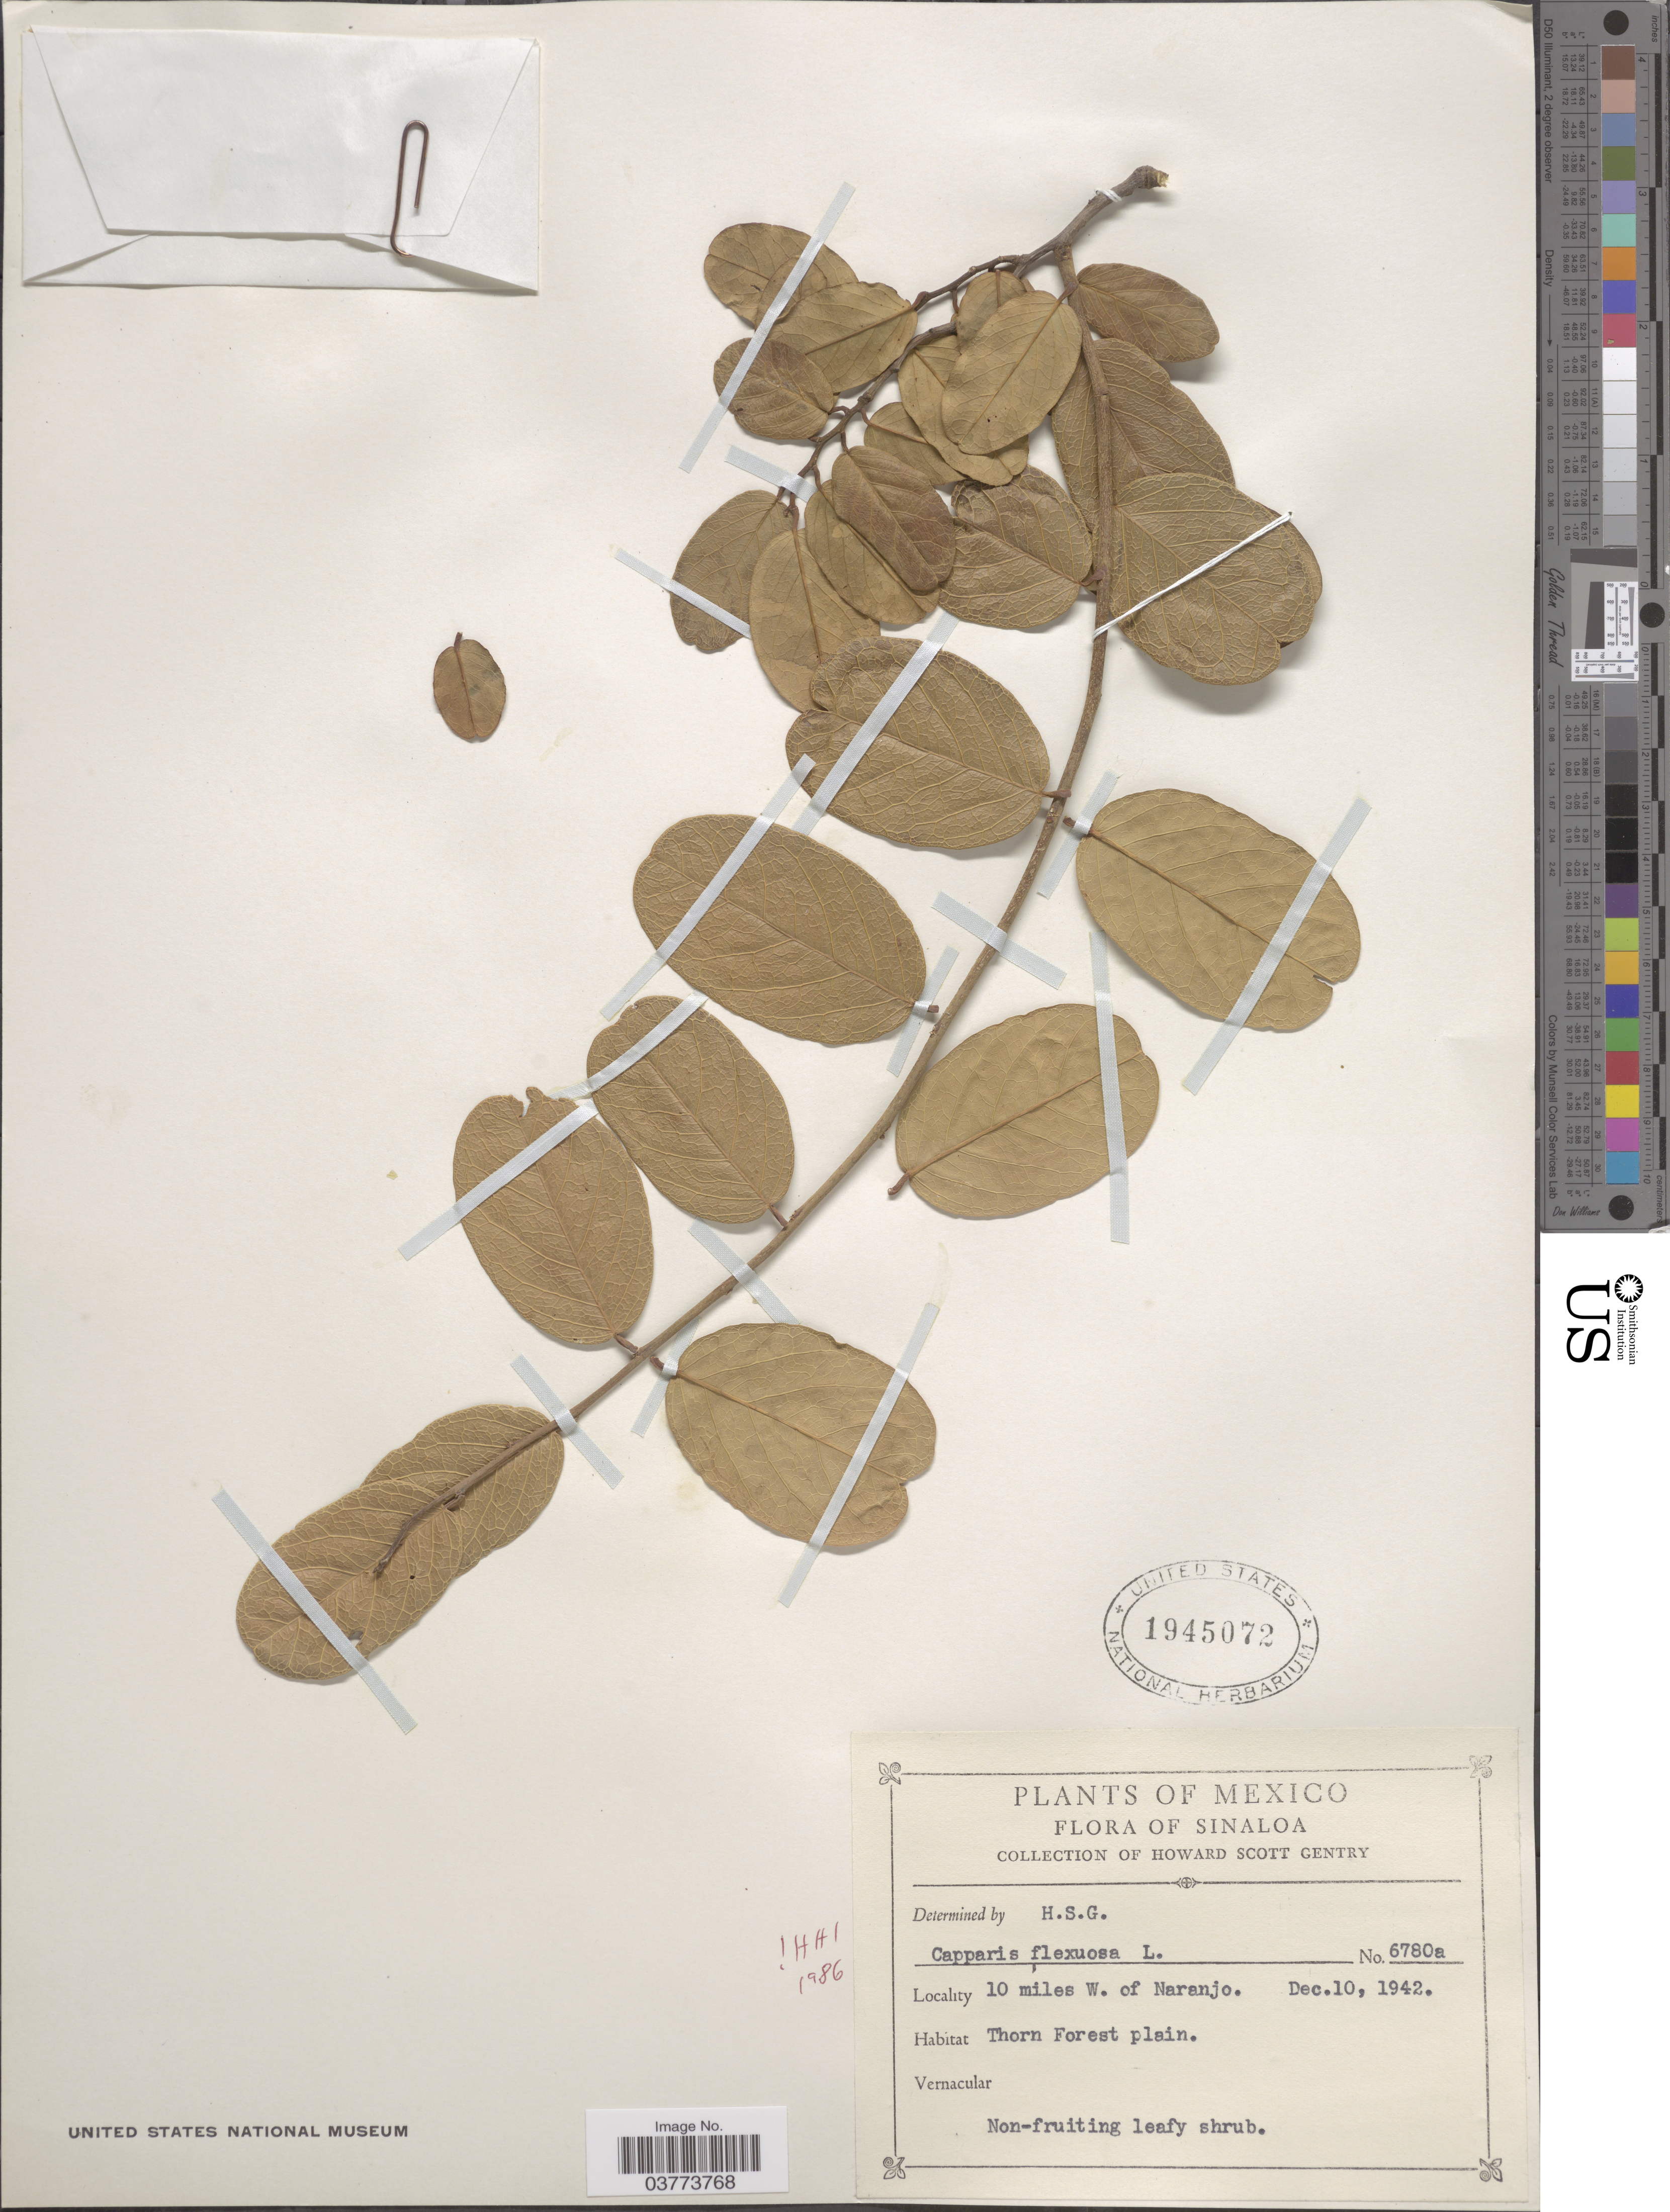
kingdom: Plantae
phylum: Tracheophyta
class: Magnoliopsida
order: Brassicales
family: Capparaceae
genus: Cynophalla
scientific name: Cynophalla flexuosa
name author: (L.) J. Presl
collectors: H. S. Gentry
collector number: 6780a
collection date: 1942-12-10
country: Mexico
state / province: Sinaloa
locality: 10 miles W. of Naranjo. Thorn Forest plain.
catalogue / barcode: US 1945072